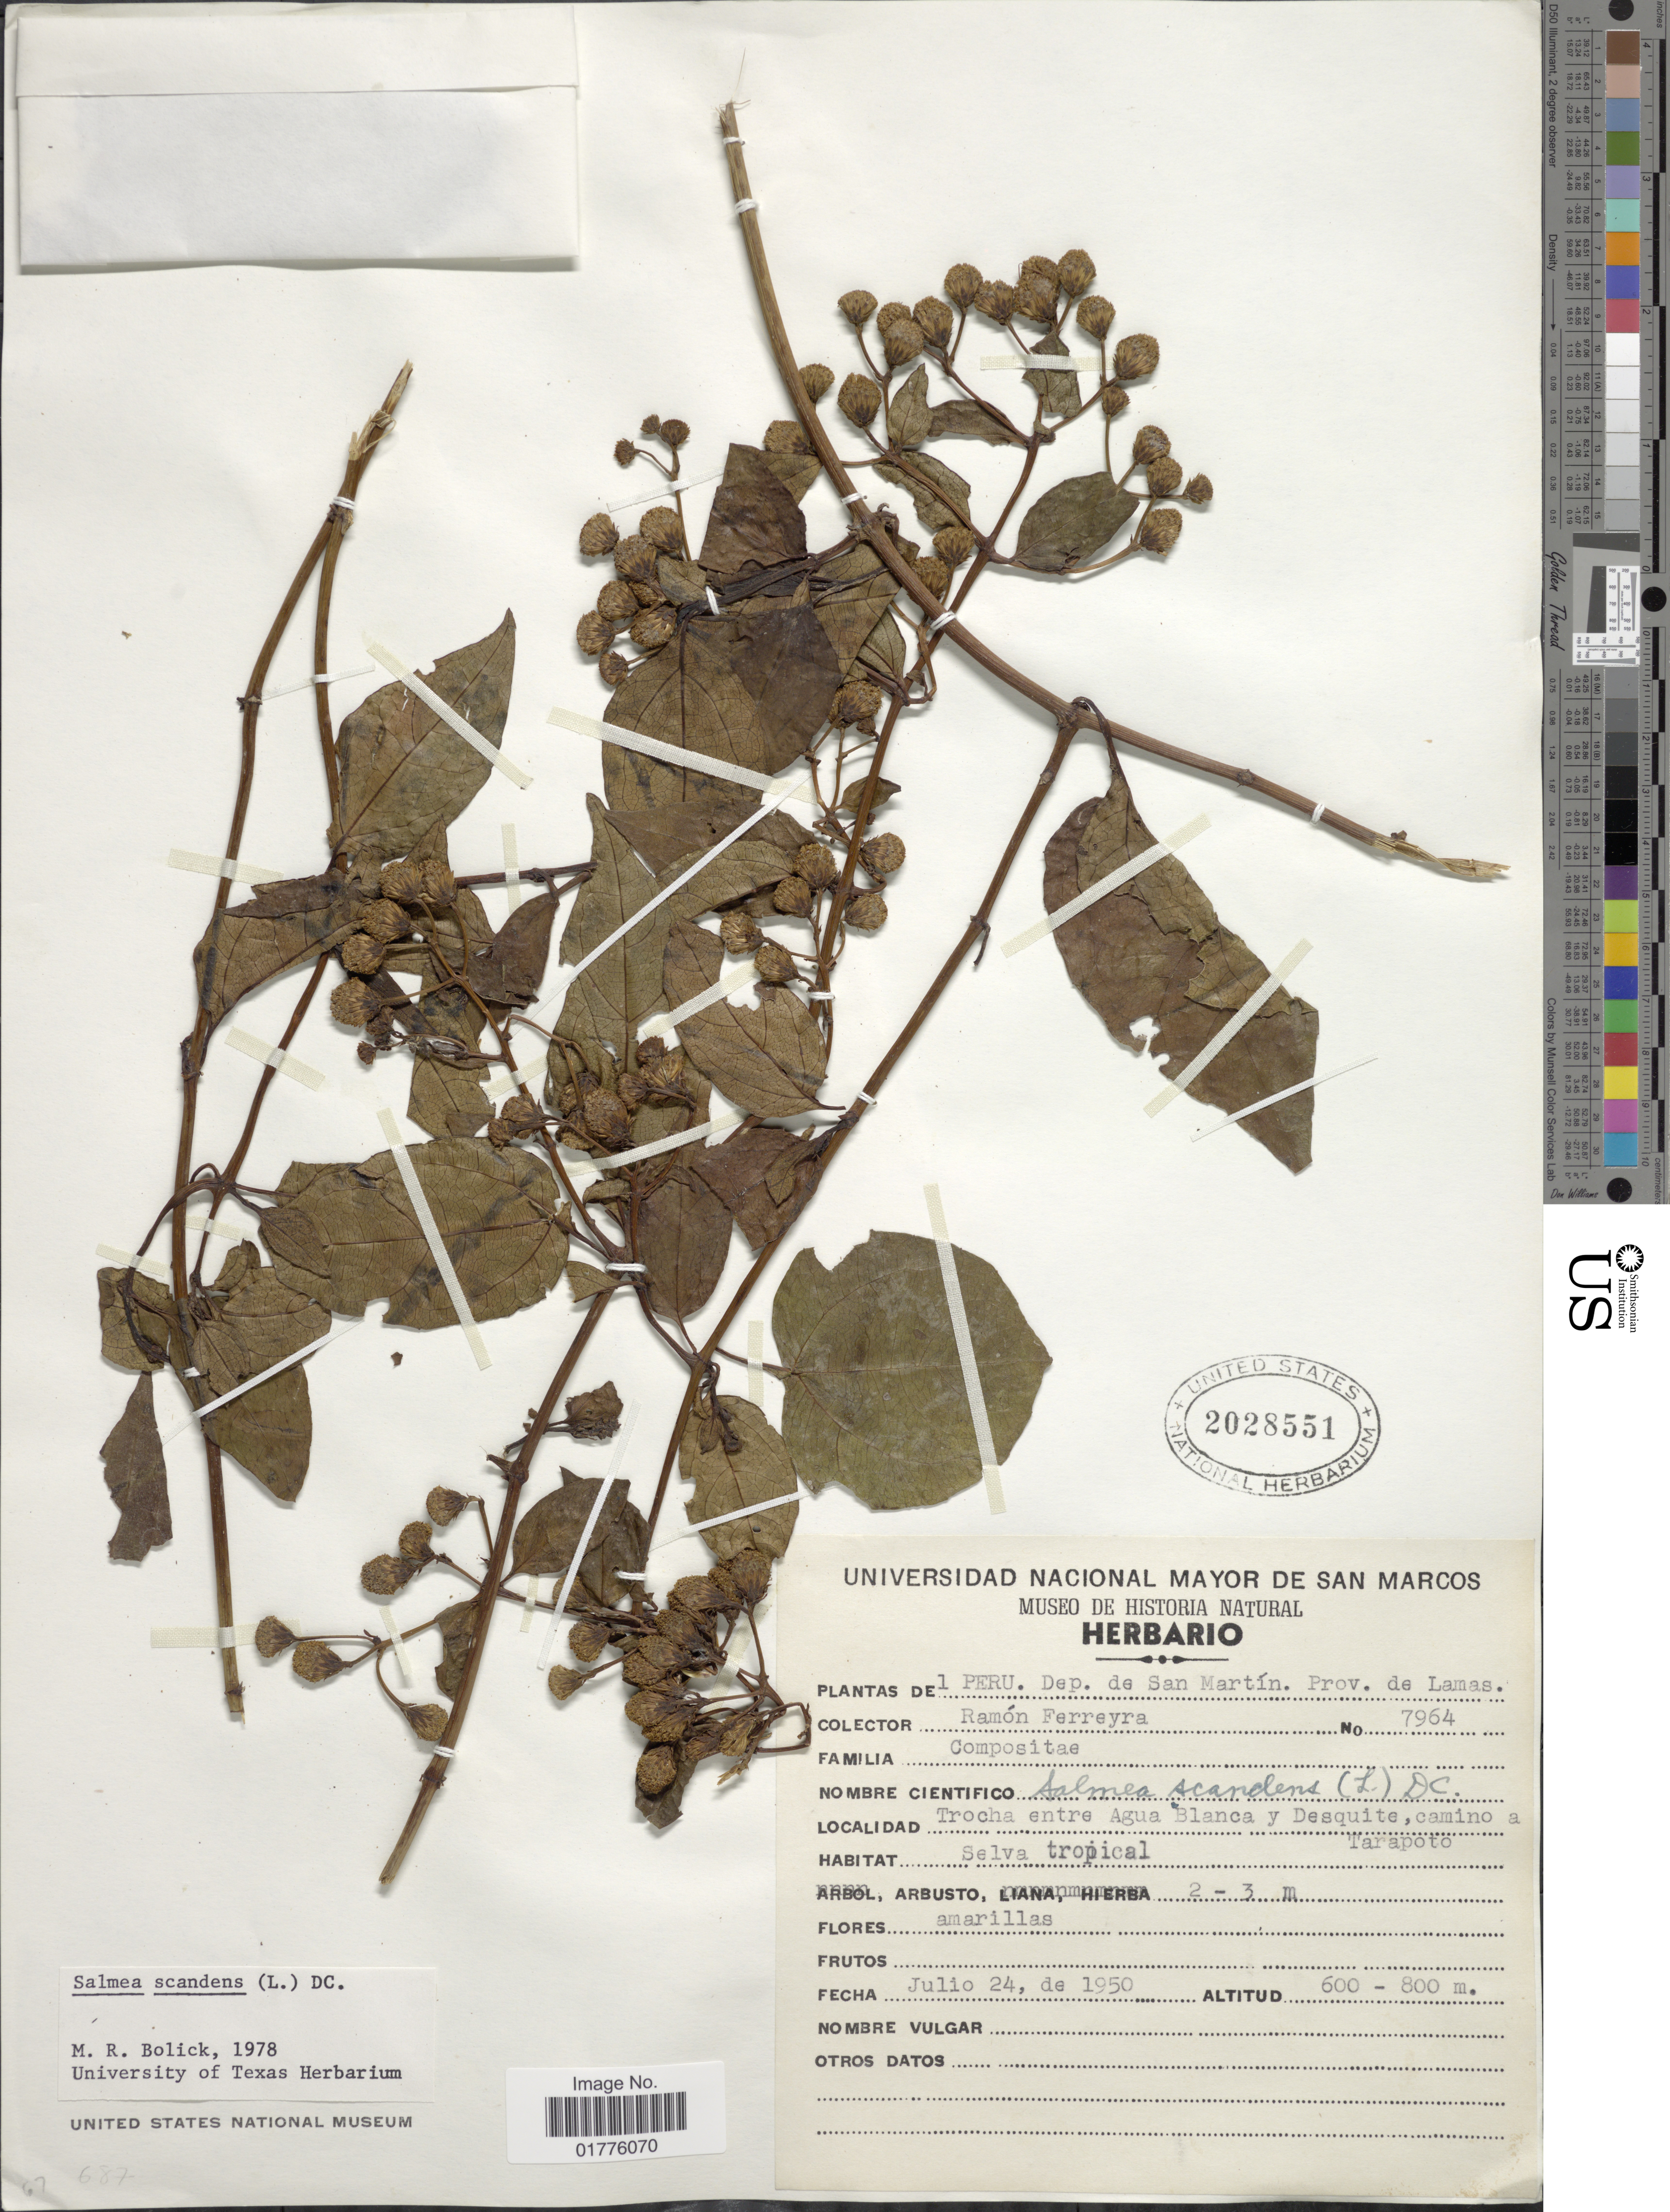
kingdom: Plantae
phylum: Tracheophyta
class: Magnoliopsida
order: Asterales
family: Asteraceae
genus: Salmea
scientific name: Salmea scandens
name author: (L.) DC.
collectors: R. A. Ferreyra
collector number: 7964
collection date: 1950-07-24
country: Peru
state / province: San Martín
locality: Peru. Dep. de San Martin. Prov. de Lamas. Trocha entre Agua Blance y Desquite, camino a Tarapoto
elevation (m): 600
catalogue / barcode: US 2028551